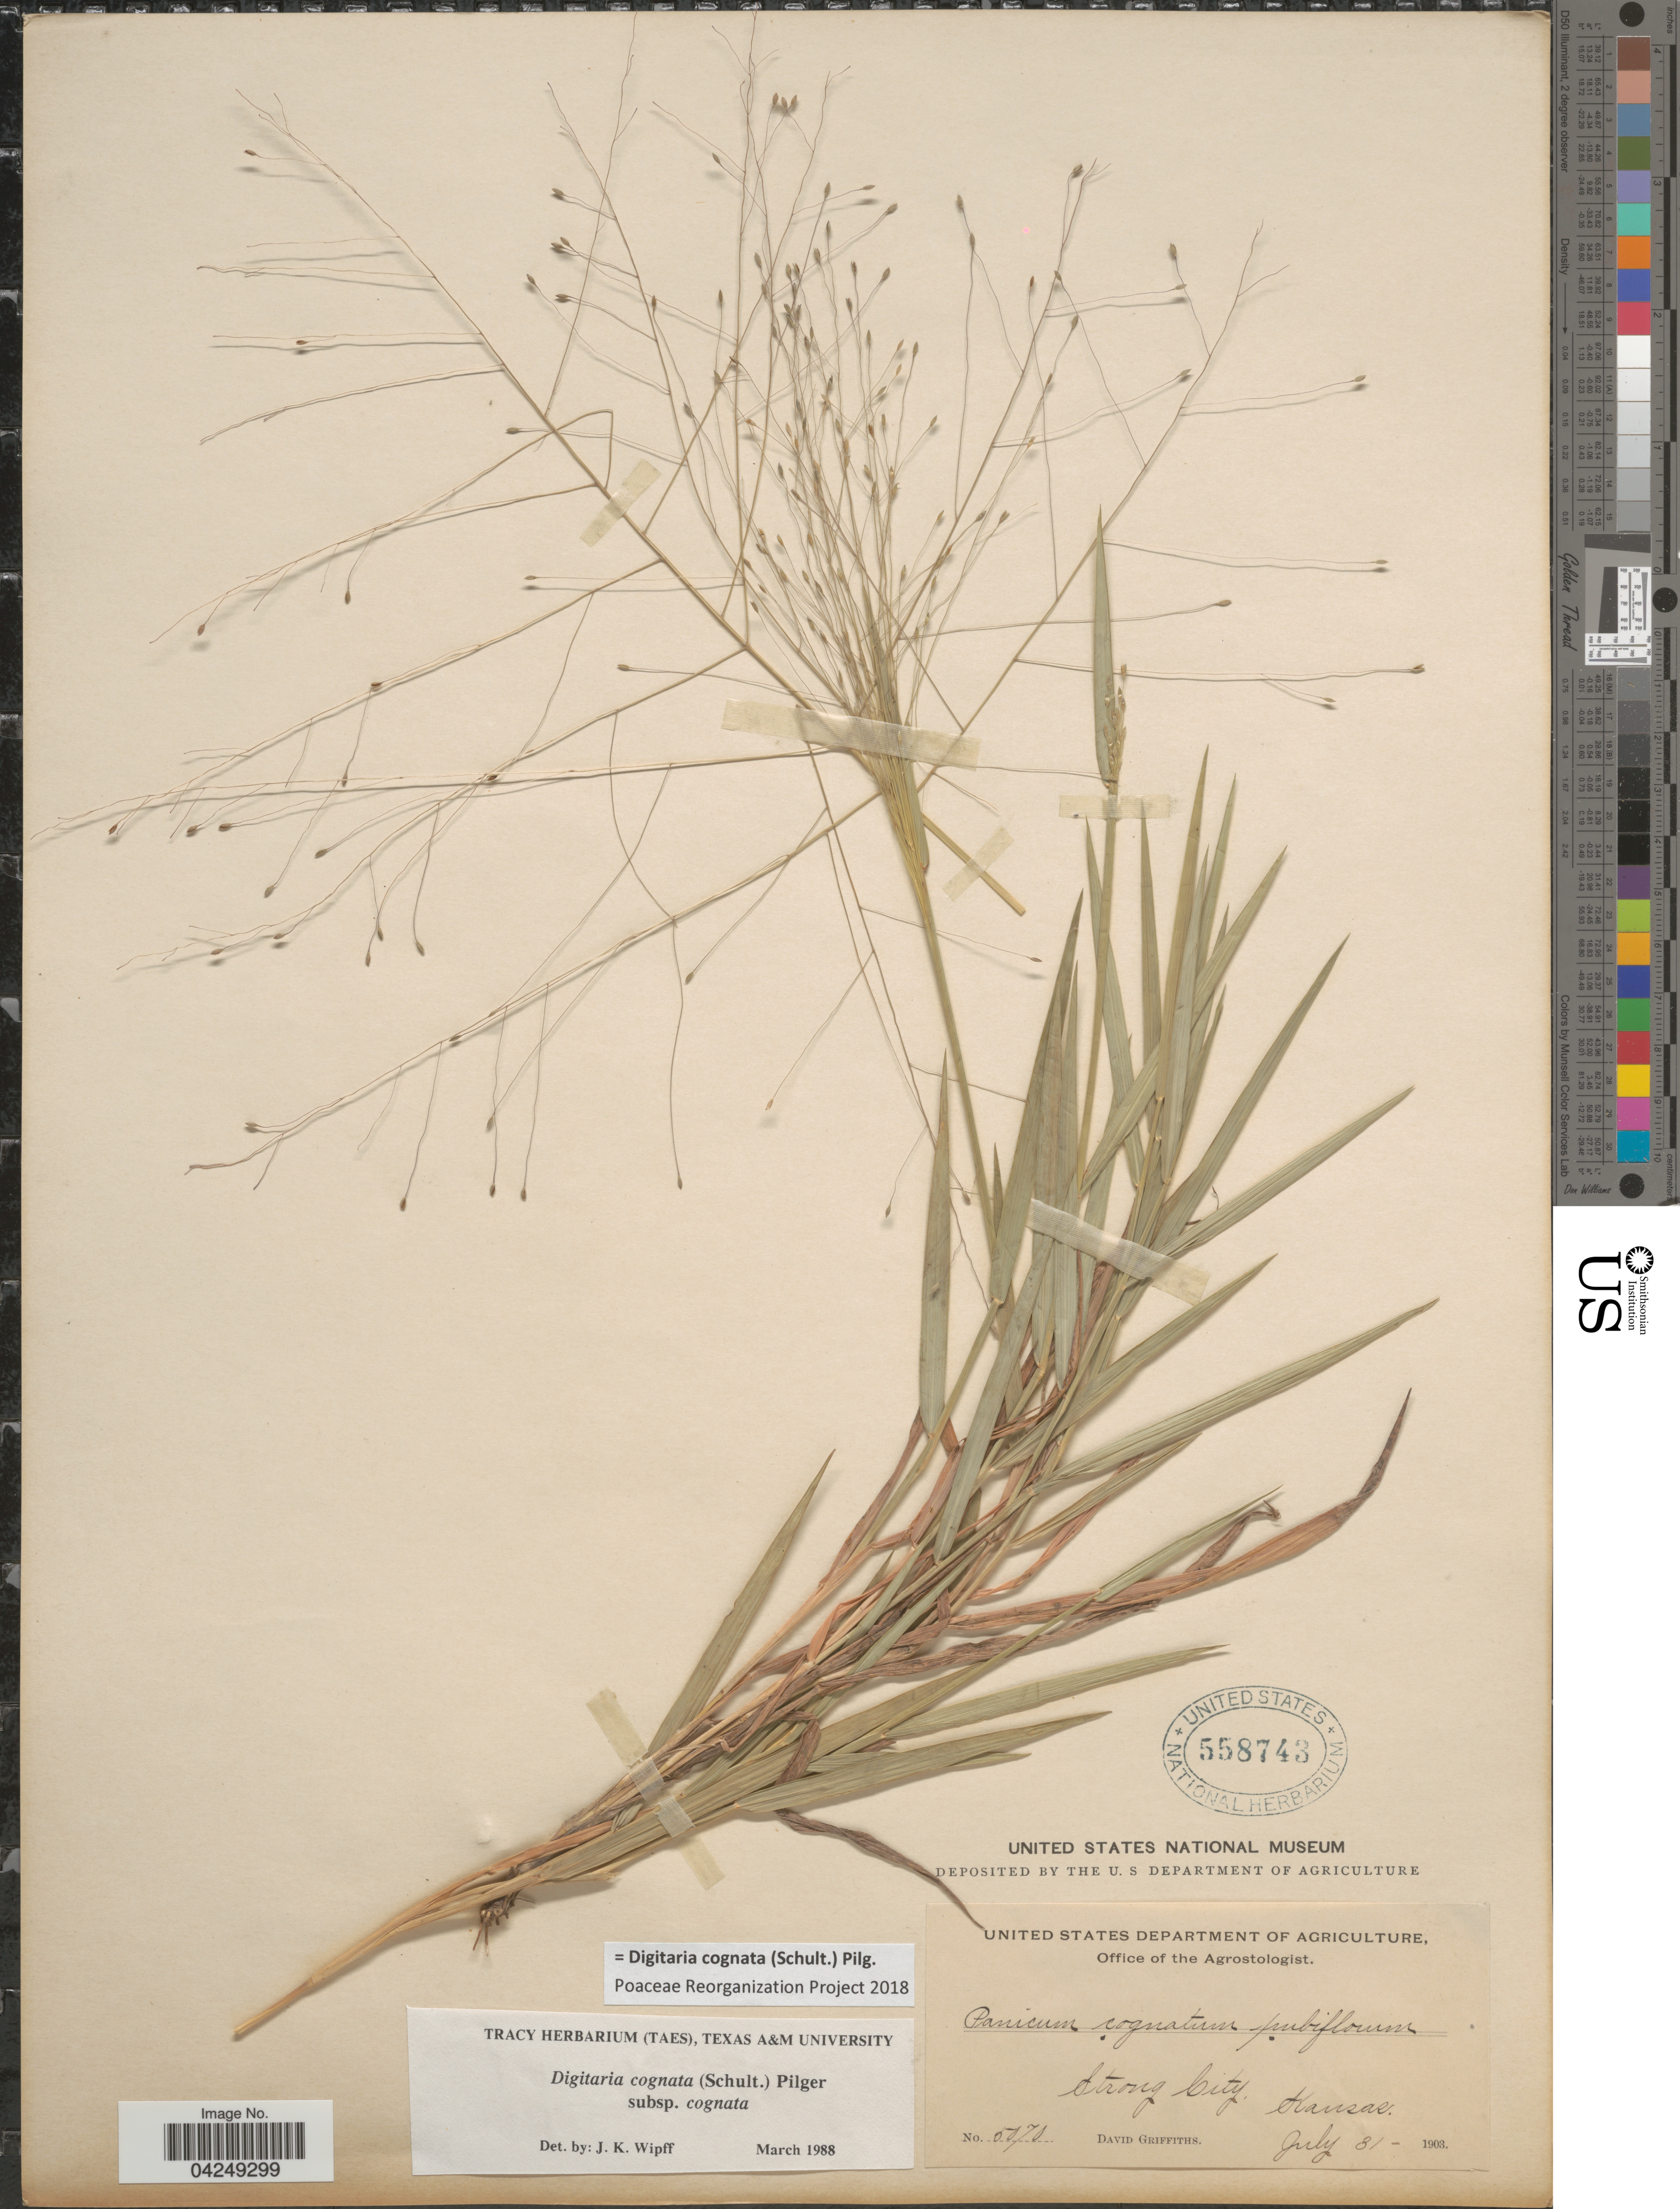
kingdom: Plantae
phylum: Tracheophyta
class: Liliopsida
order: Poales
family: Poaceae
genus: Digitaria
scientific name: Digitaria cognata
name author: (Scult.) Pilg.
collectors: D. Griffiths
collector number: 5070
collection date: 1903-07-31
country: United States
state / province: Kansas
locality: Strong City.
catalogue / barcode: US 558743